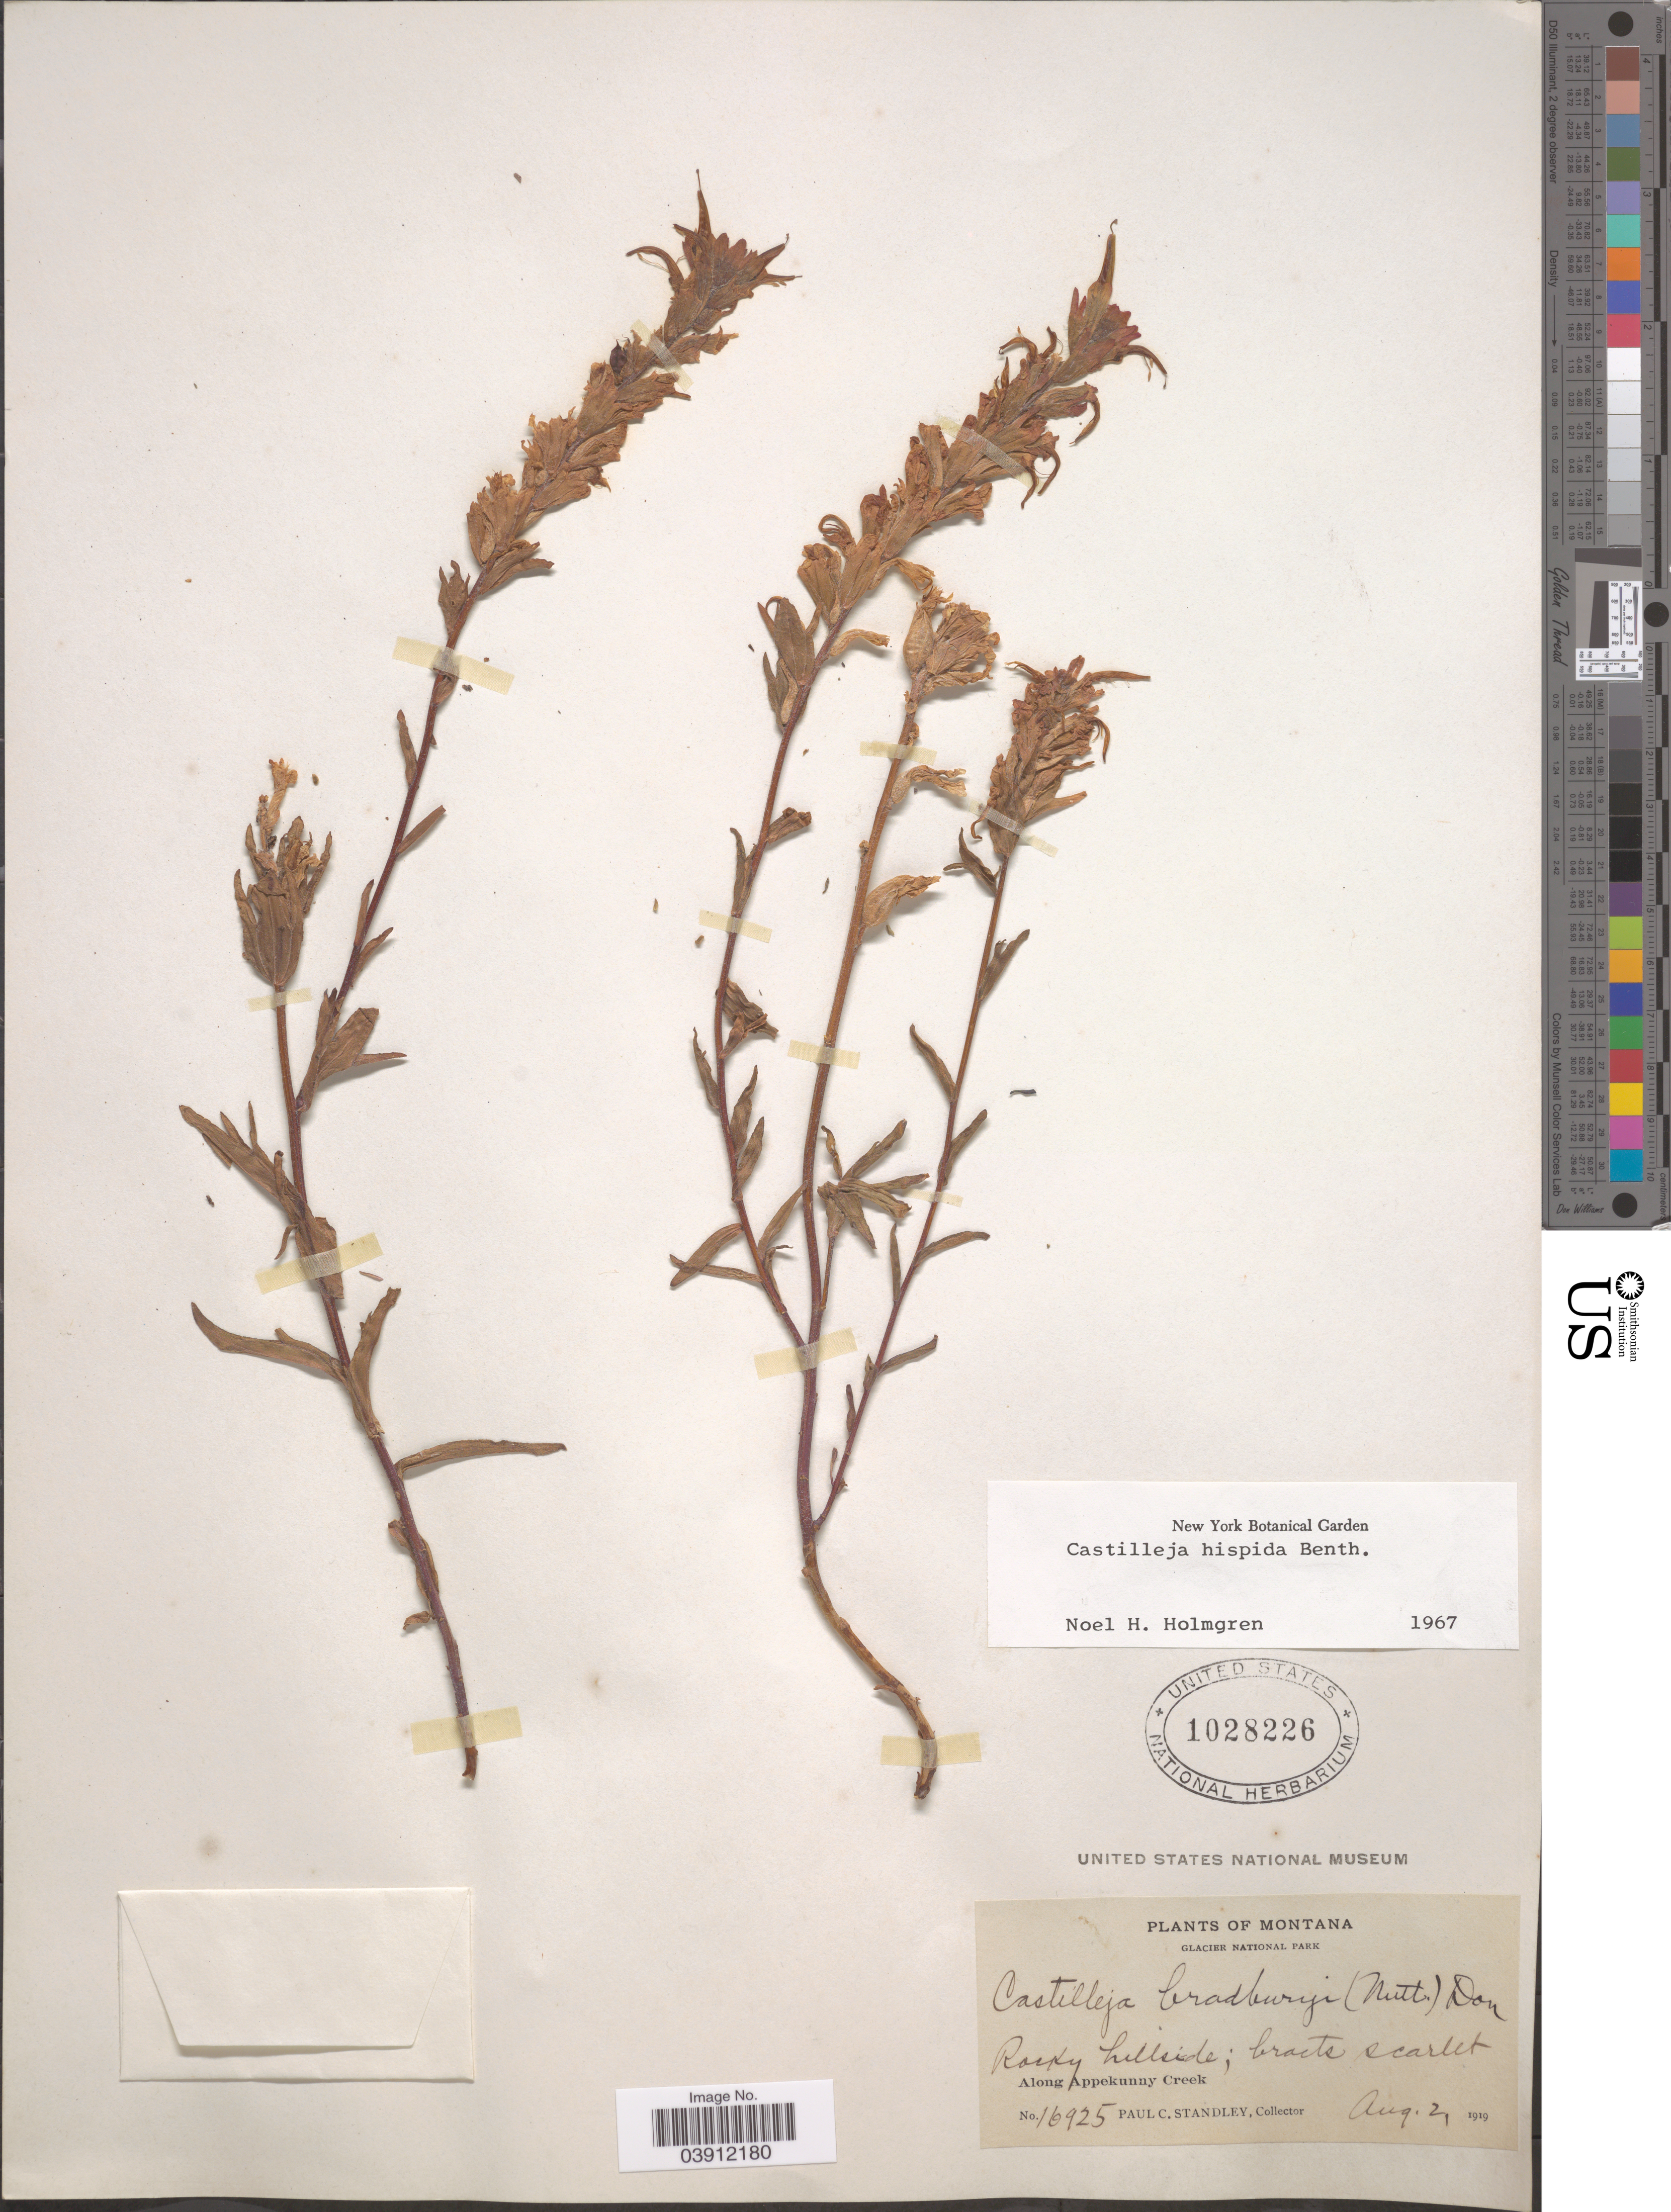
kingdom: Plantae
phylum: Tracheophyta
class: Magnoliopsida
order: Lamiales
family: Orobanchaceae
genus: Castilleja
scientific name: Castilleja hispida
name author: Benth. ex Hook.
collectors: P. C. Standley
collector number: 16925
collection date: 1919-08-02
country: United States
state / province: Montana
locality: Glacier National Park. Along Appekunny Creek.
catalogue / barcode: US 1028226